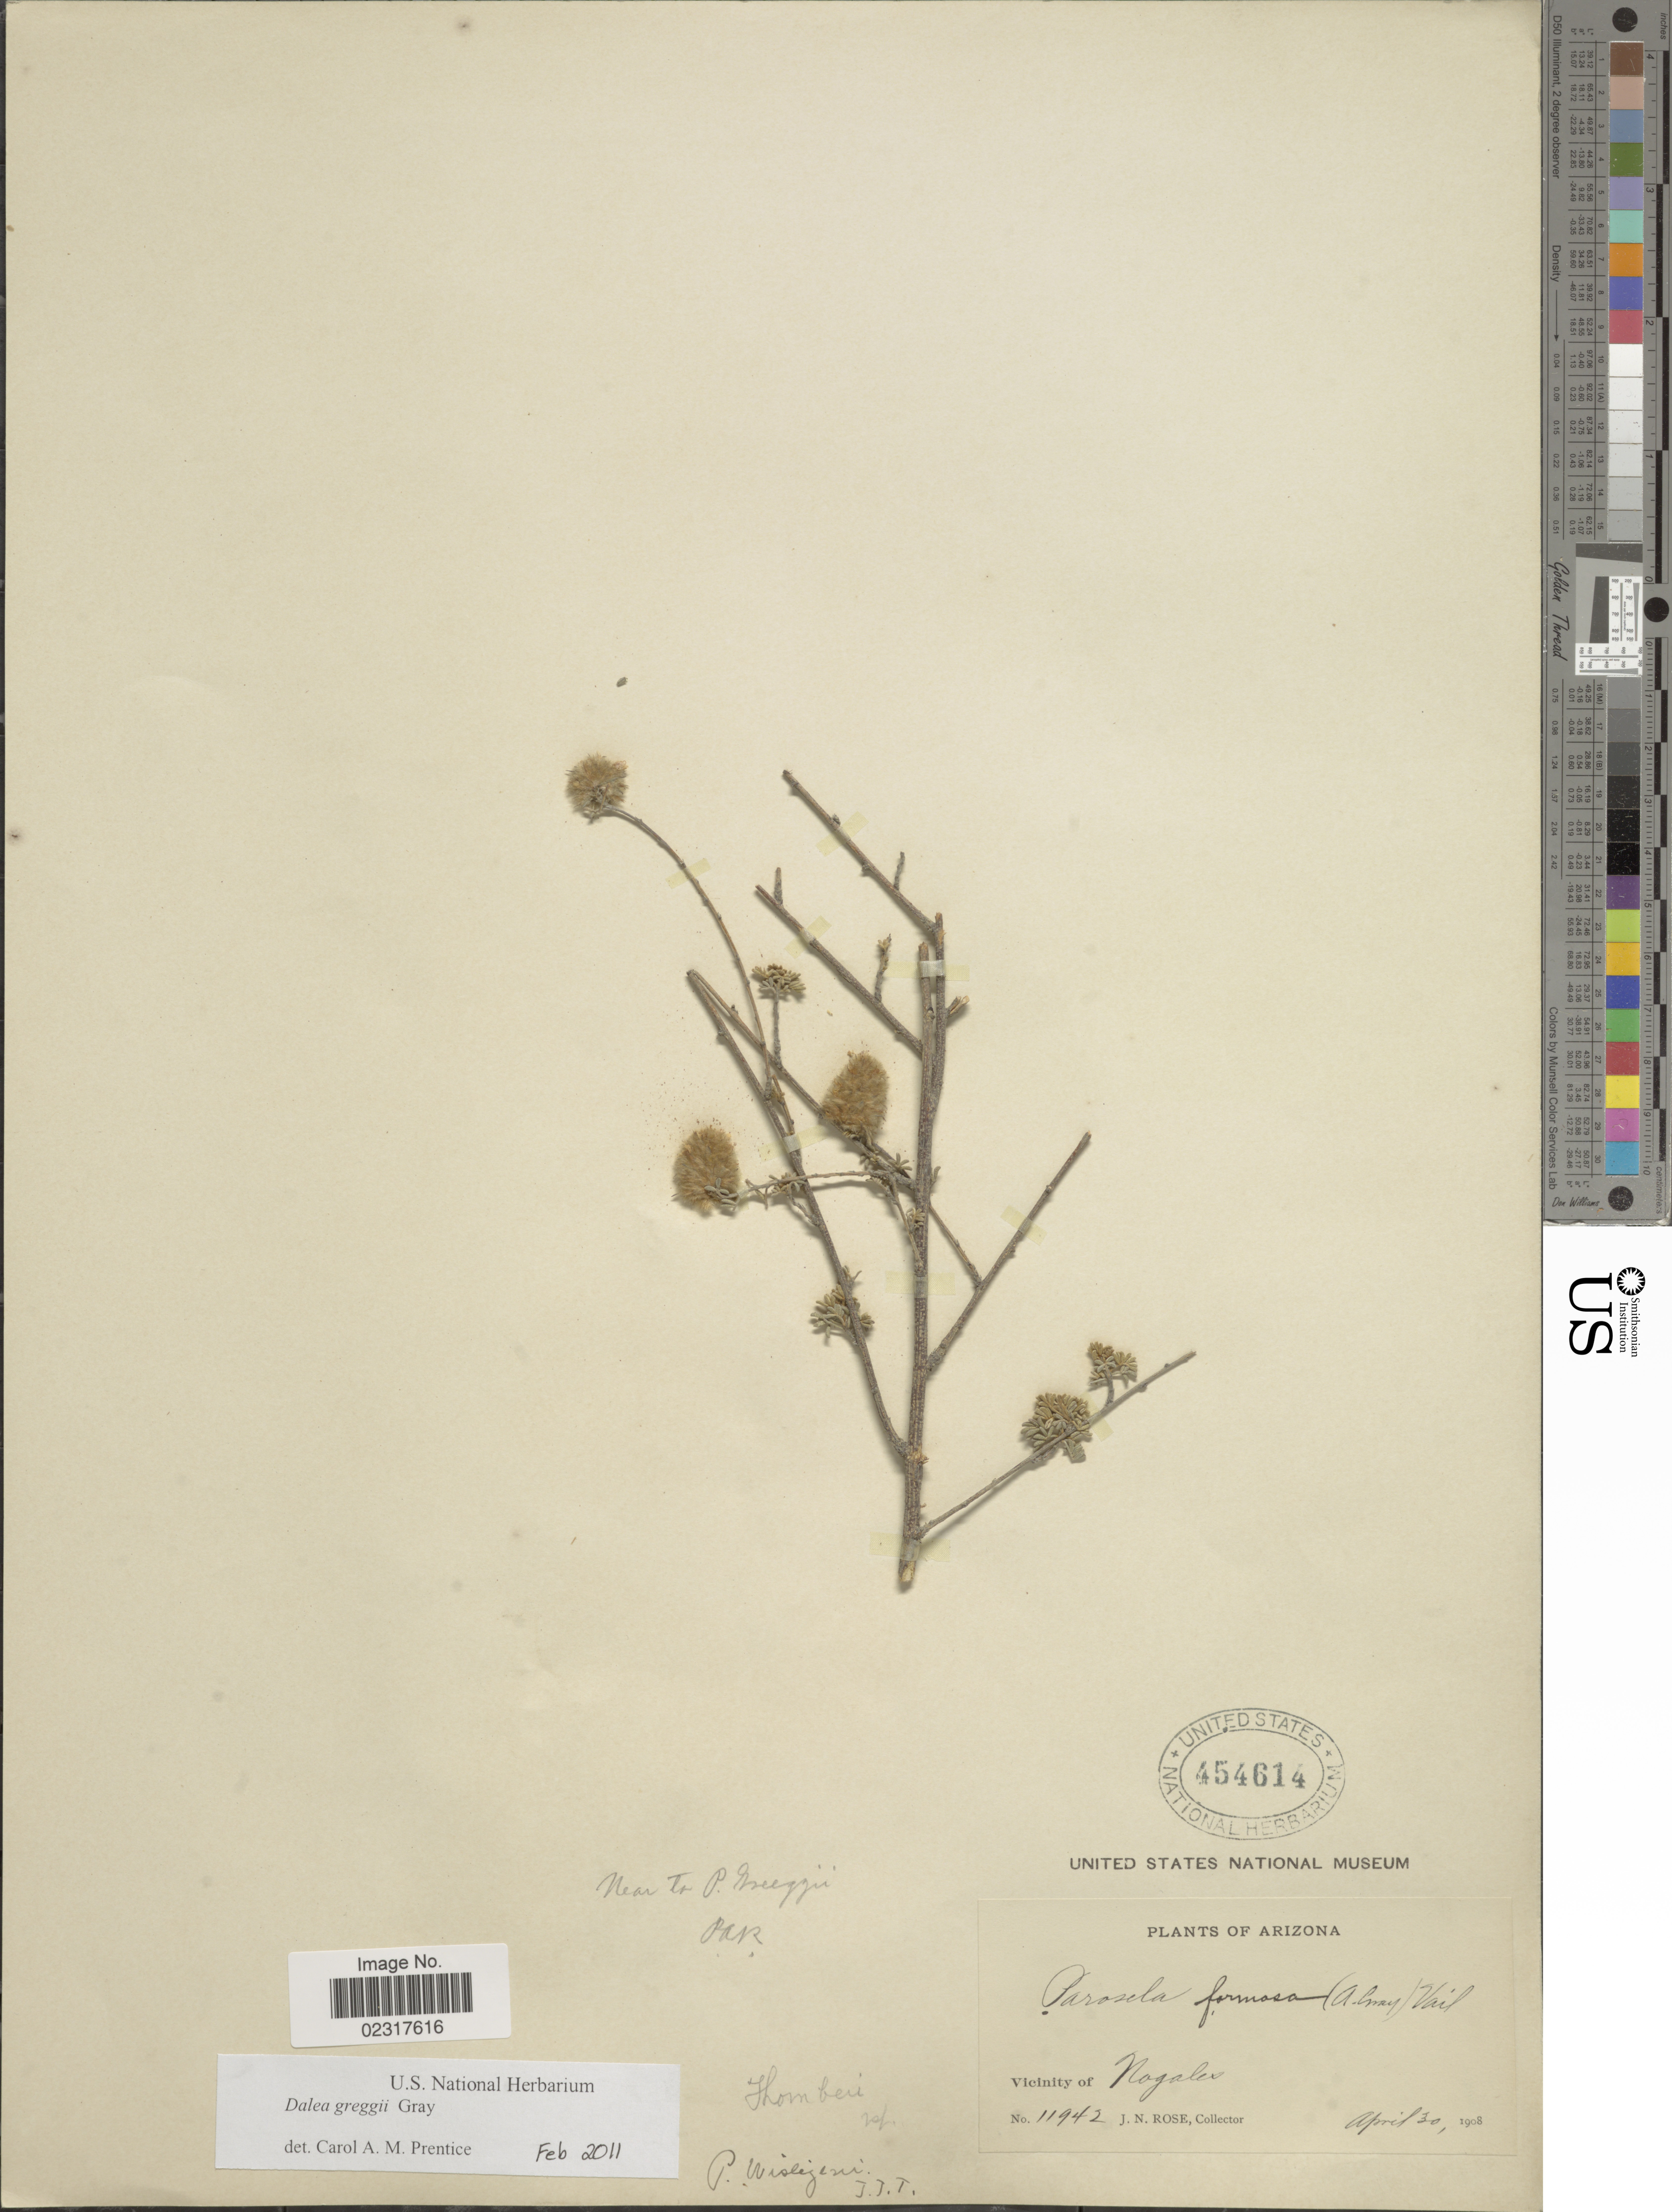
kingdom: Plantae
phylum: Tracheophyta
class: Magnoliopsida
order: Fabales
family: Fabaceae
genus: Dalea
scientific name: Dalea greggii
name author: A. Gray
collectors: J. N. Rose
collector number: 11942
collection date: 1908-04-30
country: United States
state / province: Arizona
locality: Vicinity of Nogales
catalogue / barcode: US 454614